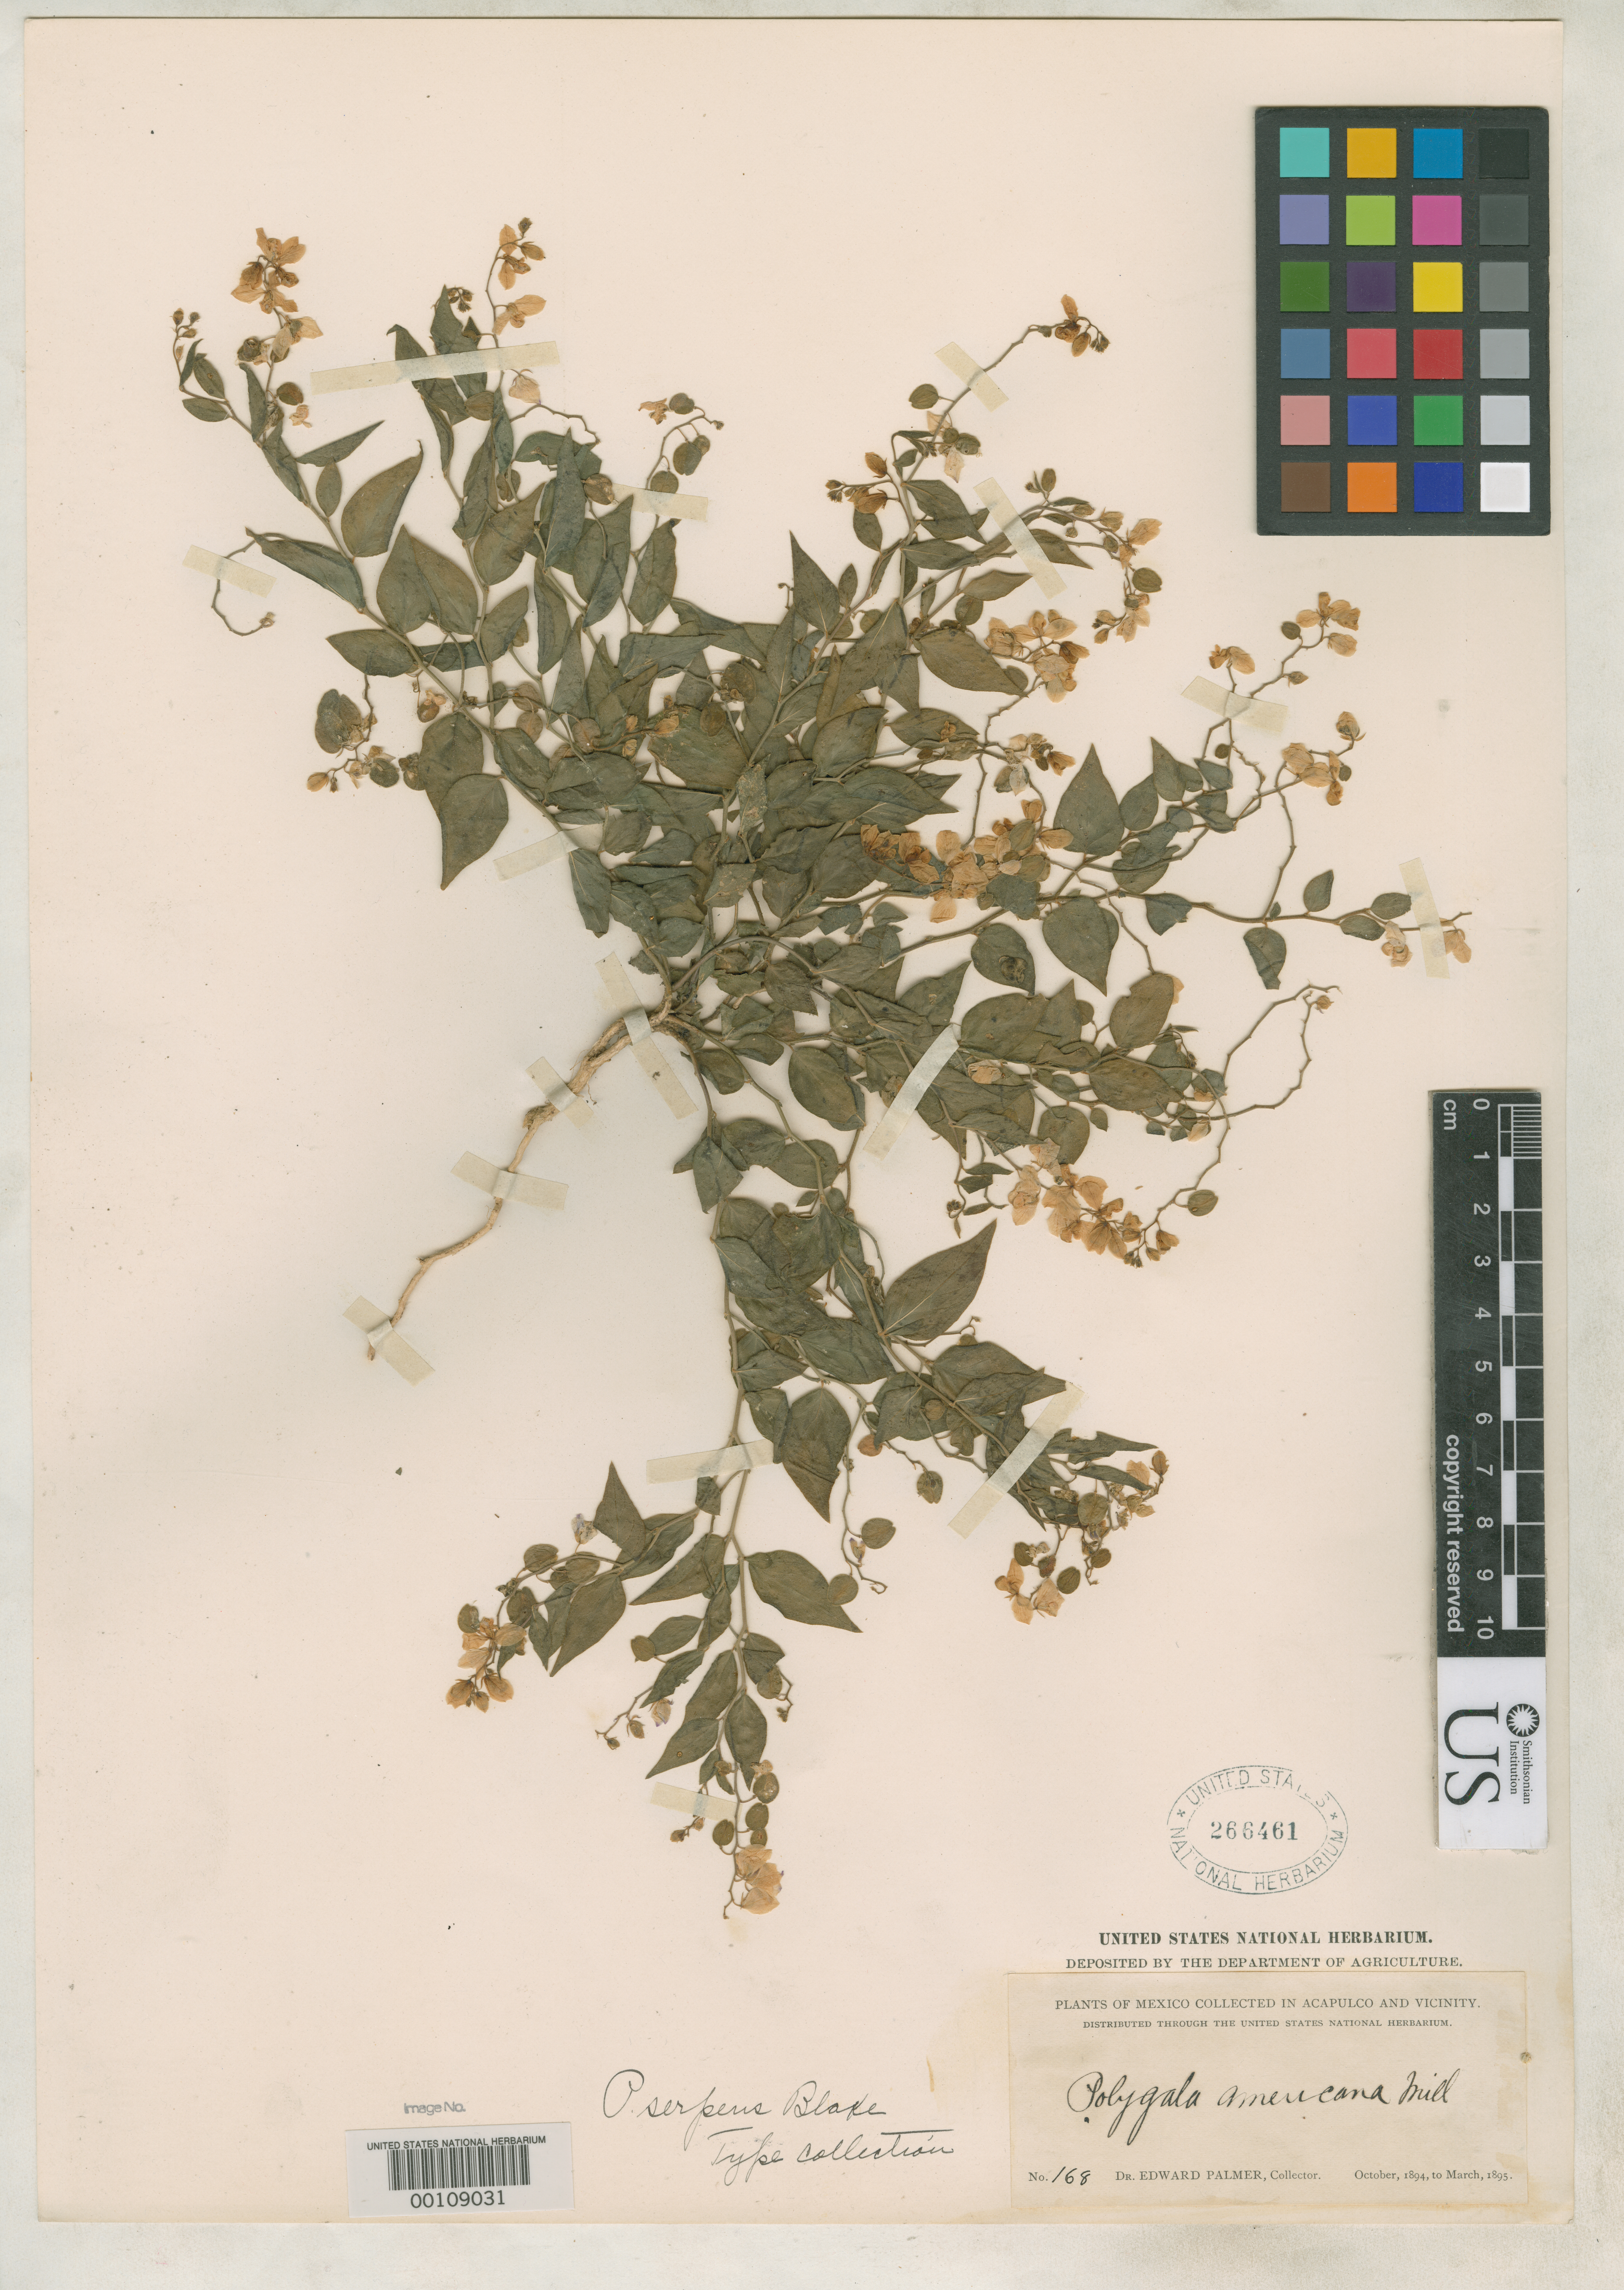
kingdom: Plantae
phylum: Tracheophyta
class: Magnoliopsida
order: Fabales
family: Polygalaceae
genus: Polygala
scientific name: Polygala serpens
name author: S.F. Blake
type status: Type Collection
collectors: E. Palmer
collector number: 168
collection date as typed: Oct 1894 to -- Mar 1895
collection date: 1894-10/1895-03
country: Mexico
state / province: Guerrero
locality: Acapulco.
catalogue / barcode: US 266461